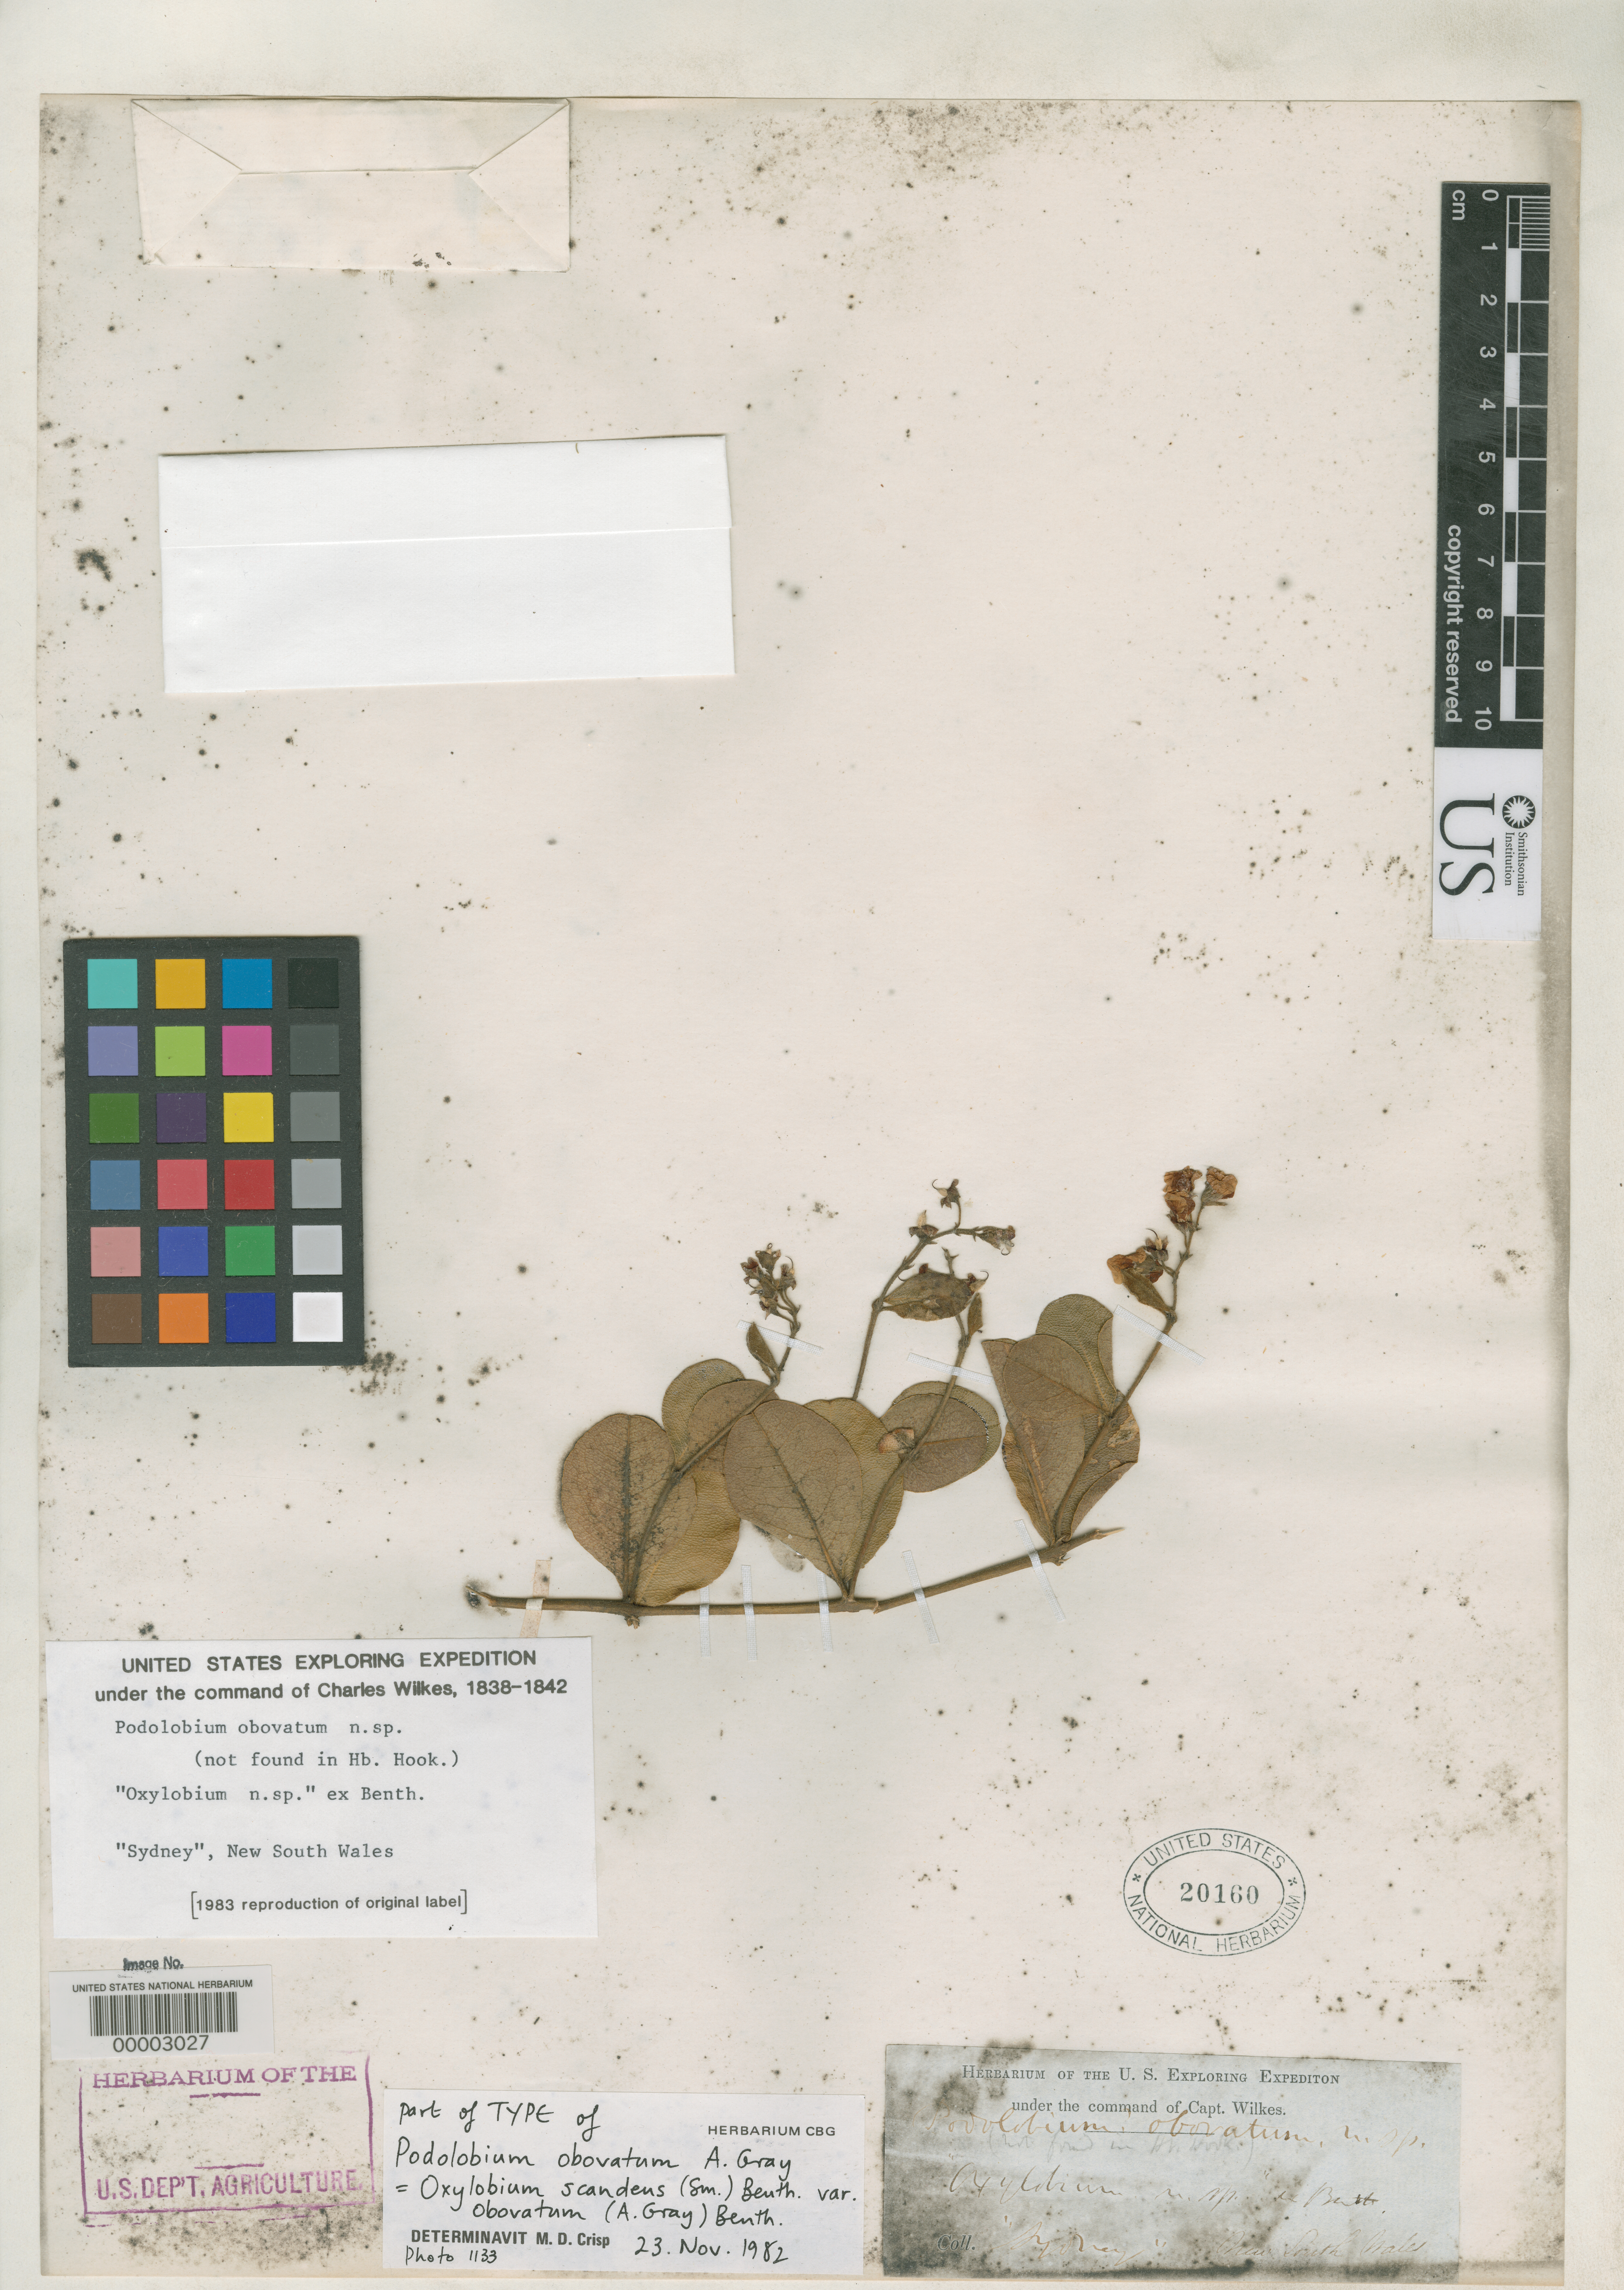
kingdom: Plantae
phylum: Tracheophyta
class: Magnoliopsida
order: Fabales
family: Fabaceae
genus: Podolobium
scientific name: Podolobium obovatum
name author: A. Gray in Wilkes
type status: Type Collection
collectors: Wilkes Explor. Exped.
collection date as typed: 1838 to -- --- 1842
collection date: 1838/1842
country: Australia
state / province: New South Wales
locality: Near Sydney.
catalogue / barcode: US 20160